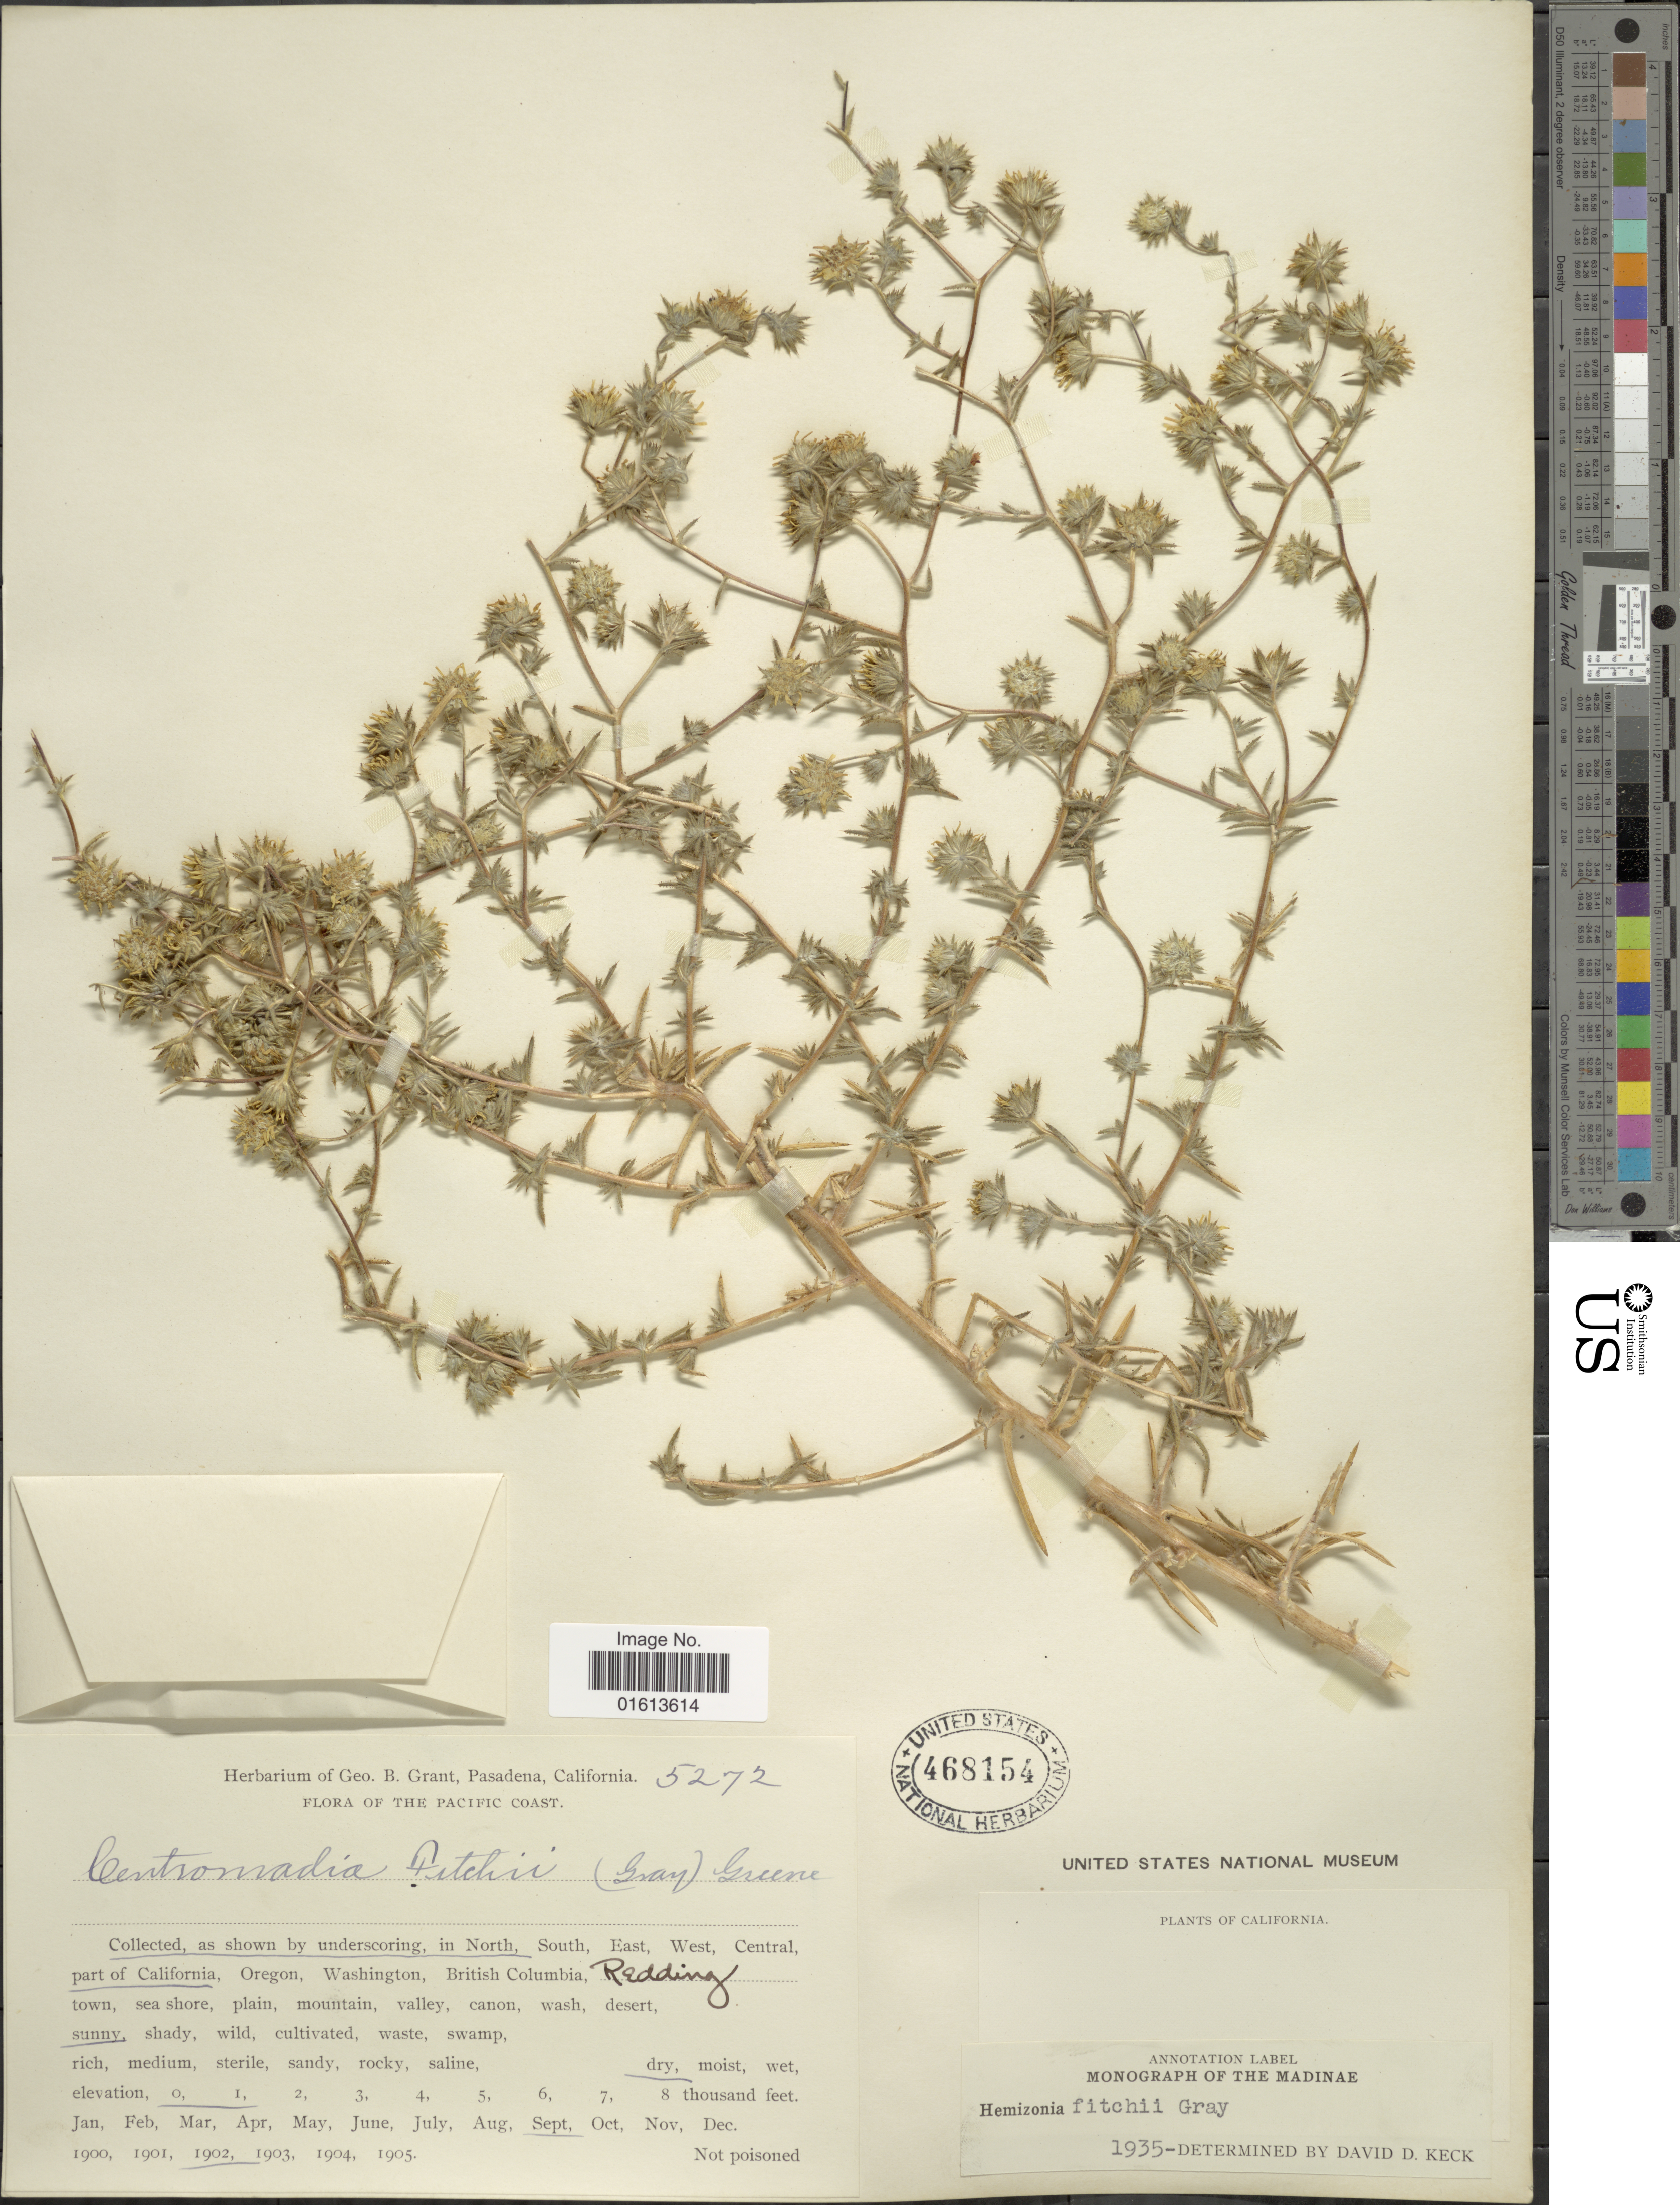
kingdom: Plantae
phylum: Tracheophyta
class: Magnoliopsida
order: Asterales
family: Asteraceae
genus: Centromadia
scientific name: Centromadia fitchii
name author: (A. Gray) Greene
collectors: G. Grant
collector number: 5272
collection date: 1902-09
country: United States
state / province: California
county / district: Los Angeles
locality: Pasadena, California. The Pacific Coast. in north part of California, Redding.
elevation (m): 0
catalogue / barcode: US 468154